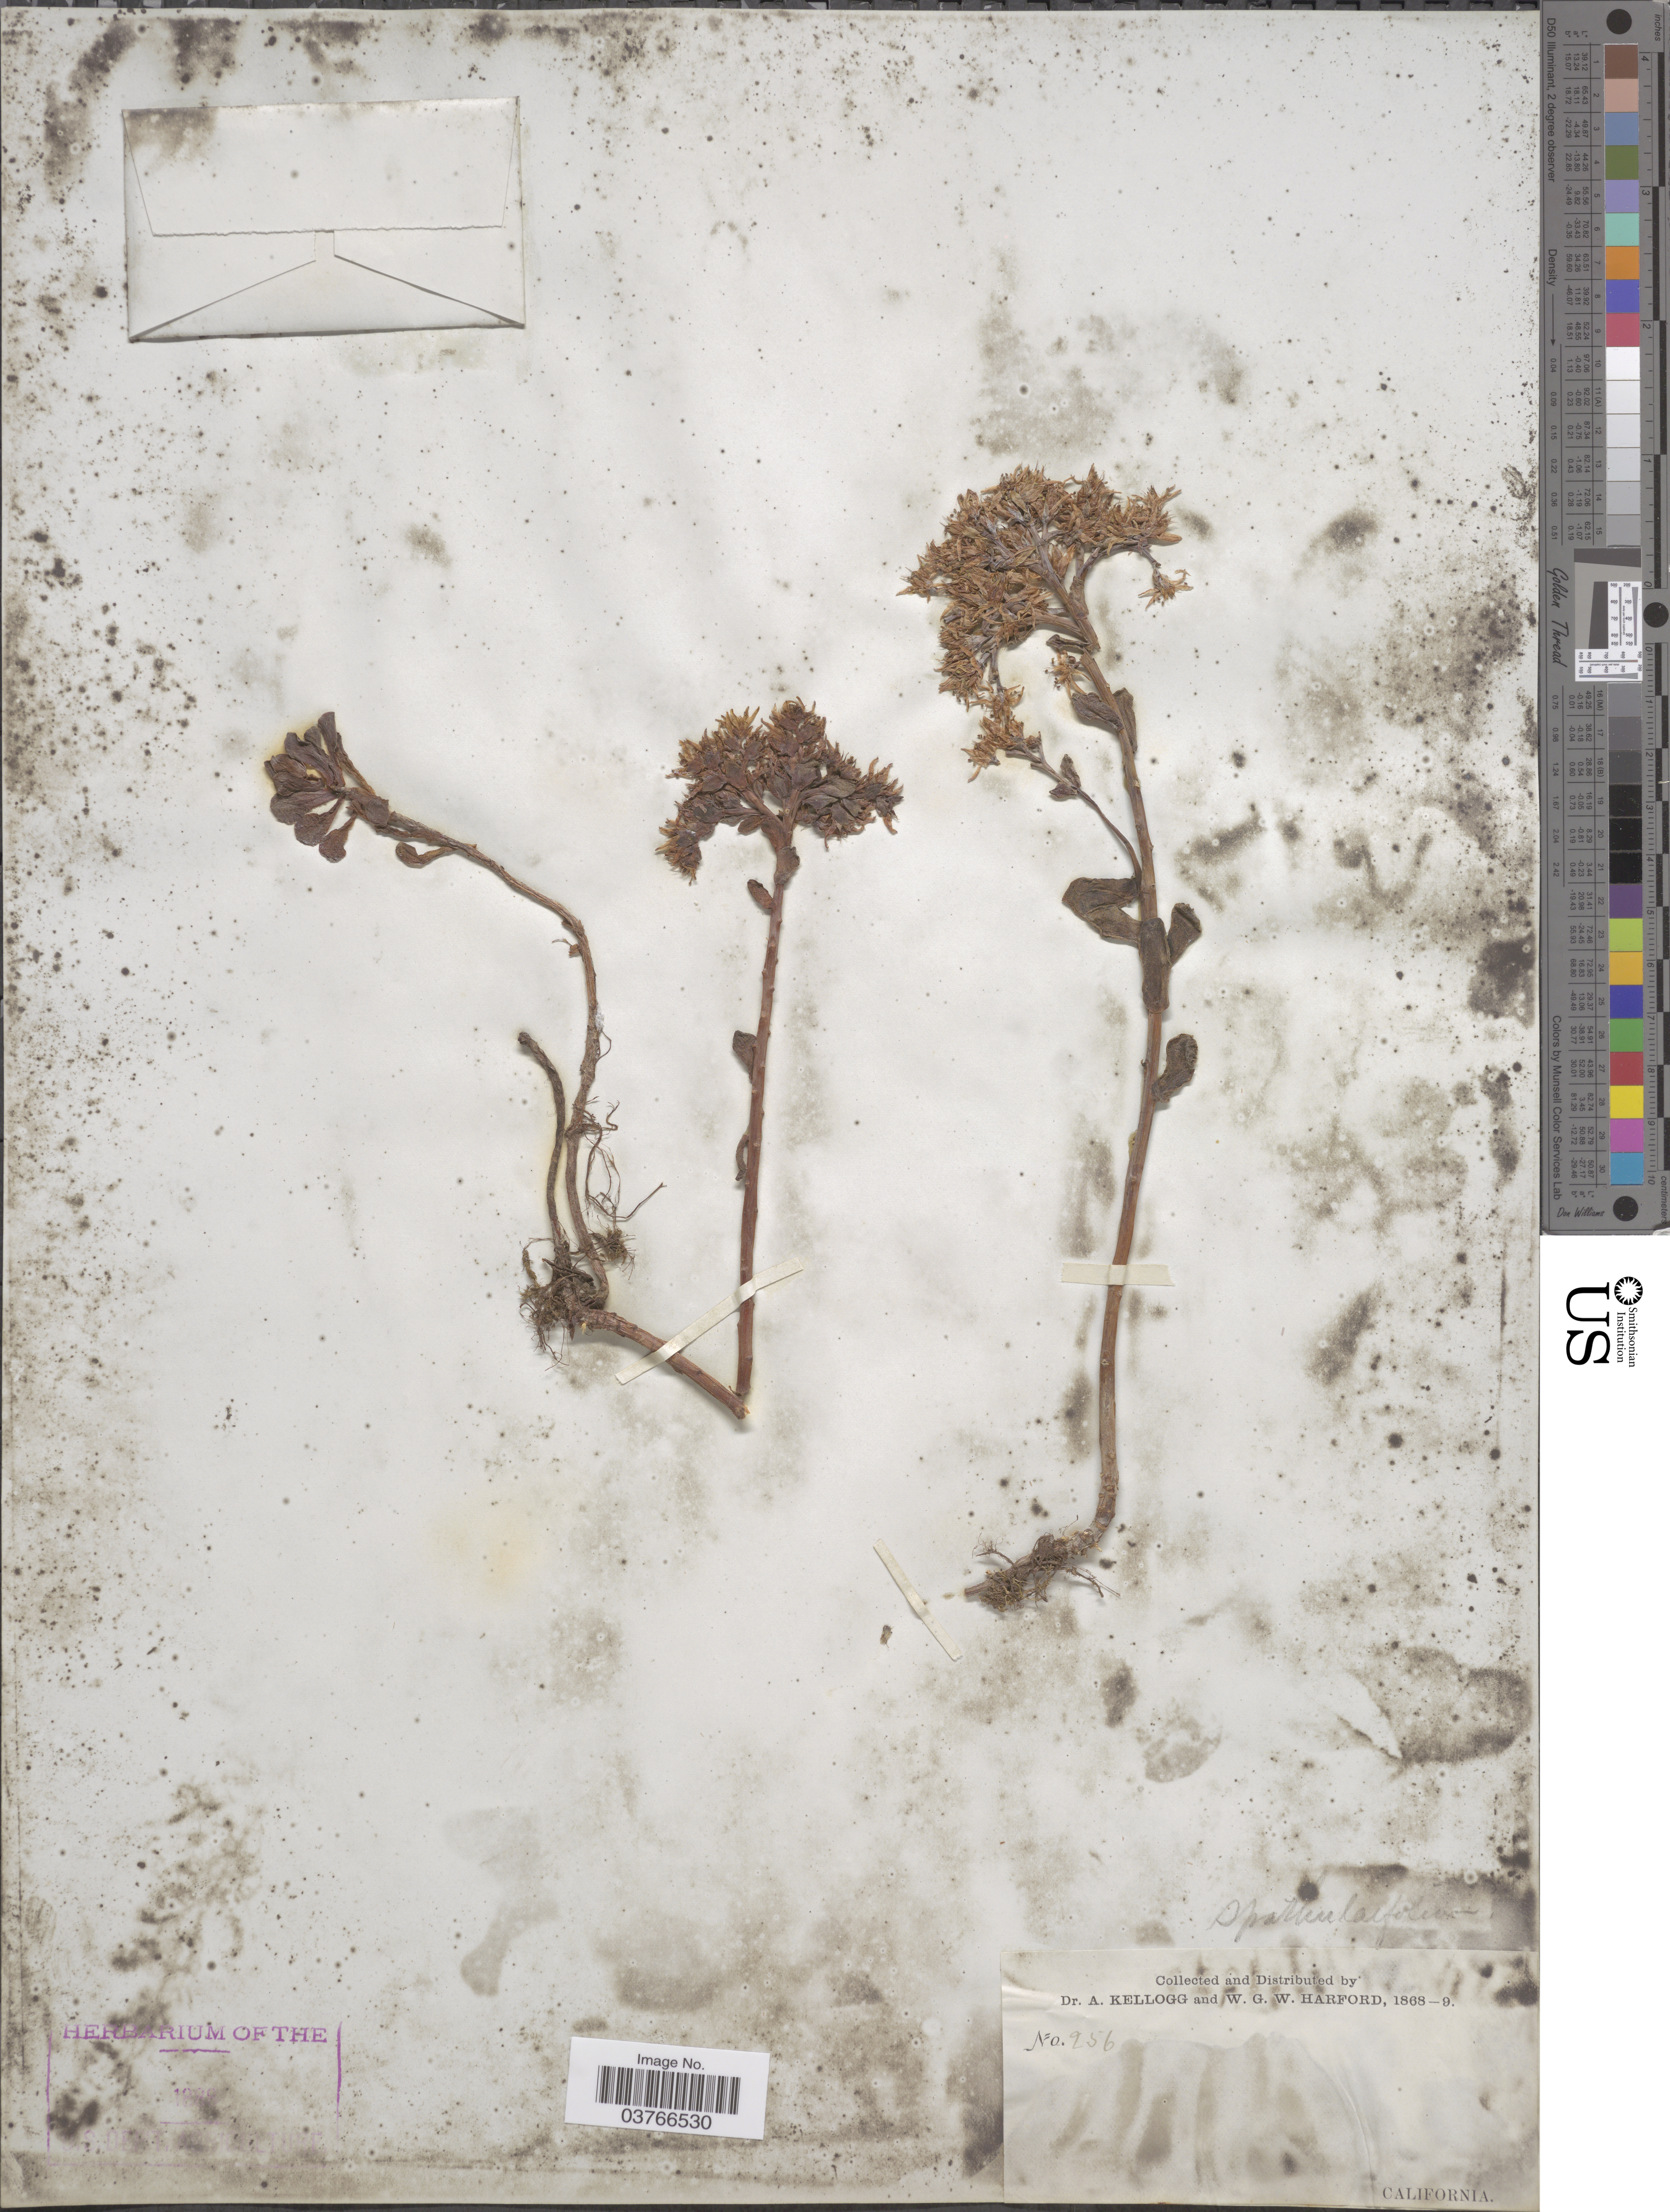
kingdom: Plantae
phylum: Tracheophyta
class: Magnoliopsida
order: Saxifragales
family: Crassulaceae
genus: Sedum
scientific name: Sedum spathulifolium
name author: Hook.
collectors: A. Kellogg & W. G. W. Harford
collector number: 256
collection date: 1868/1869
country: United States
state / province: California